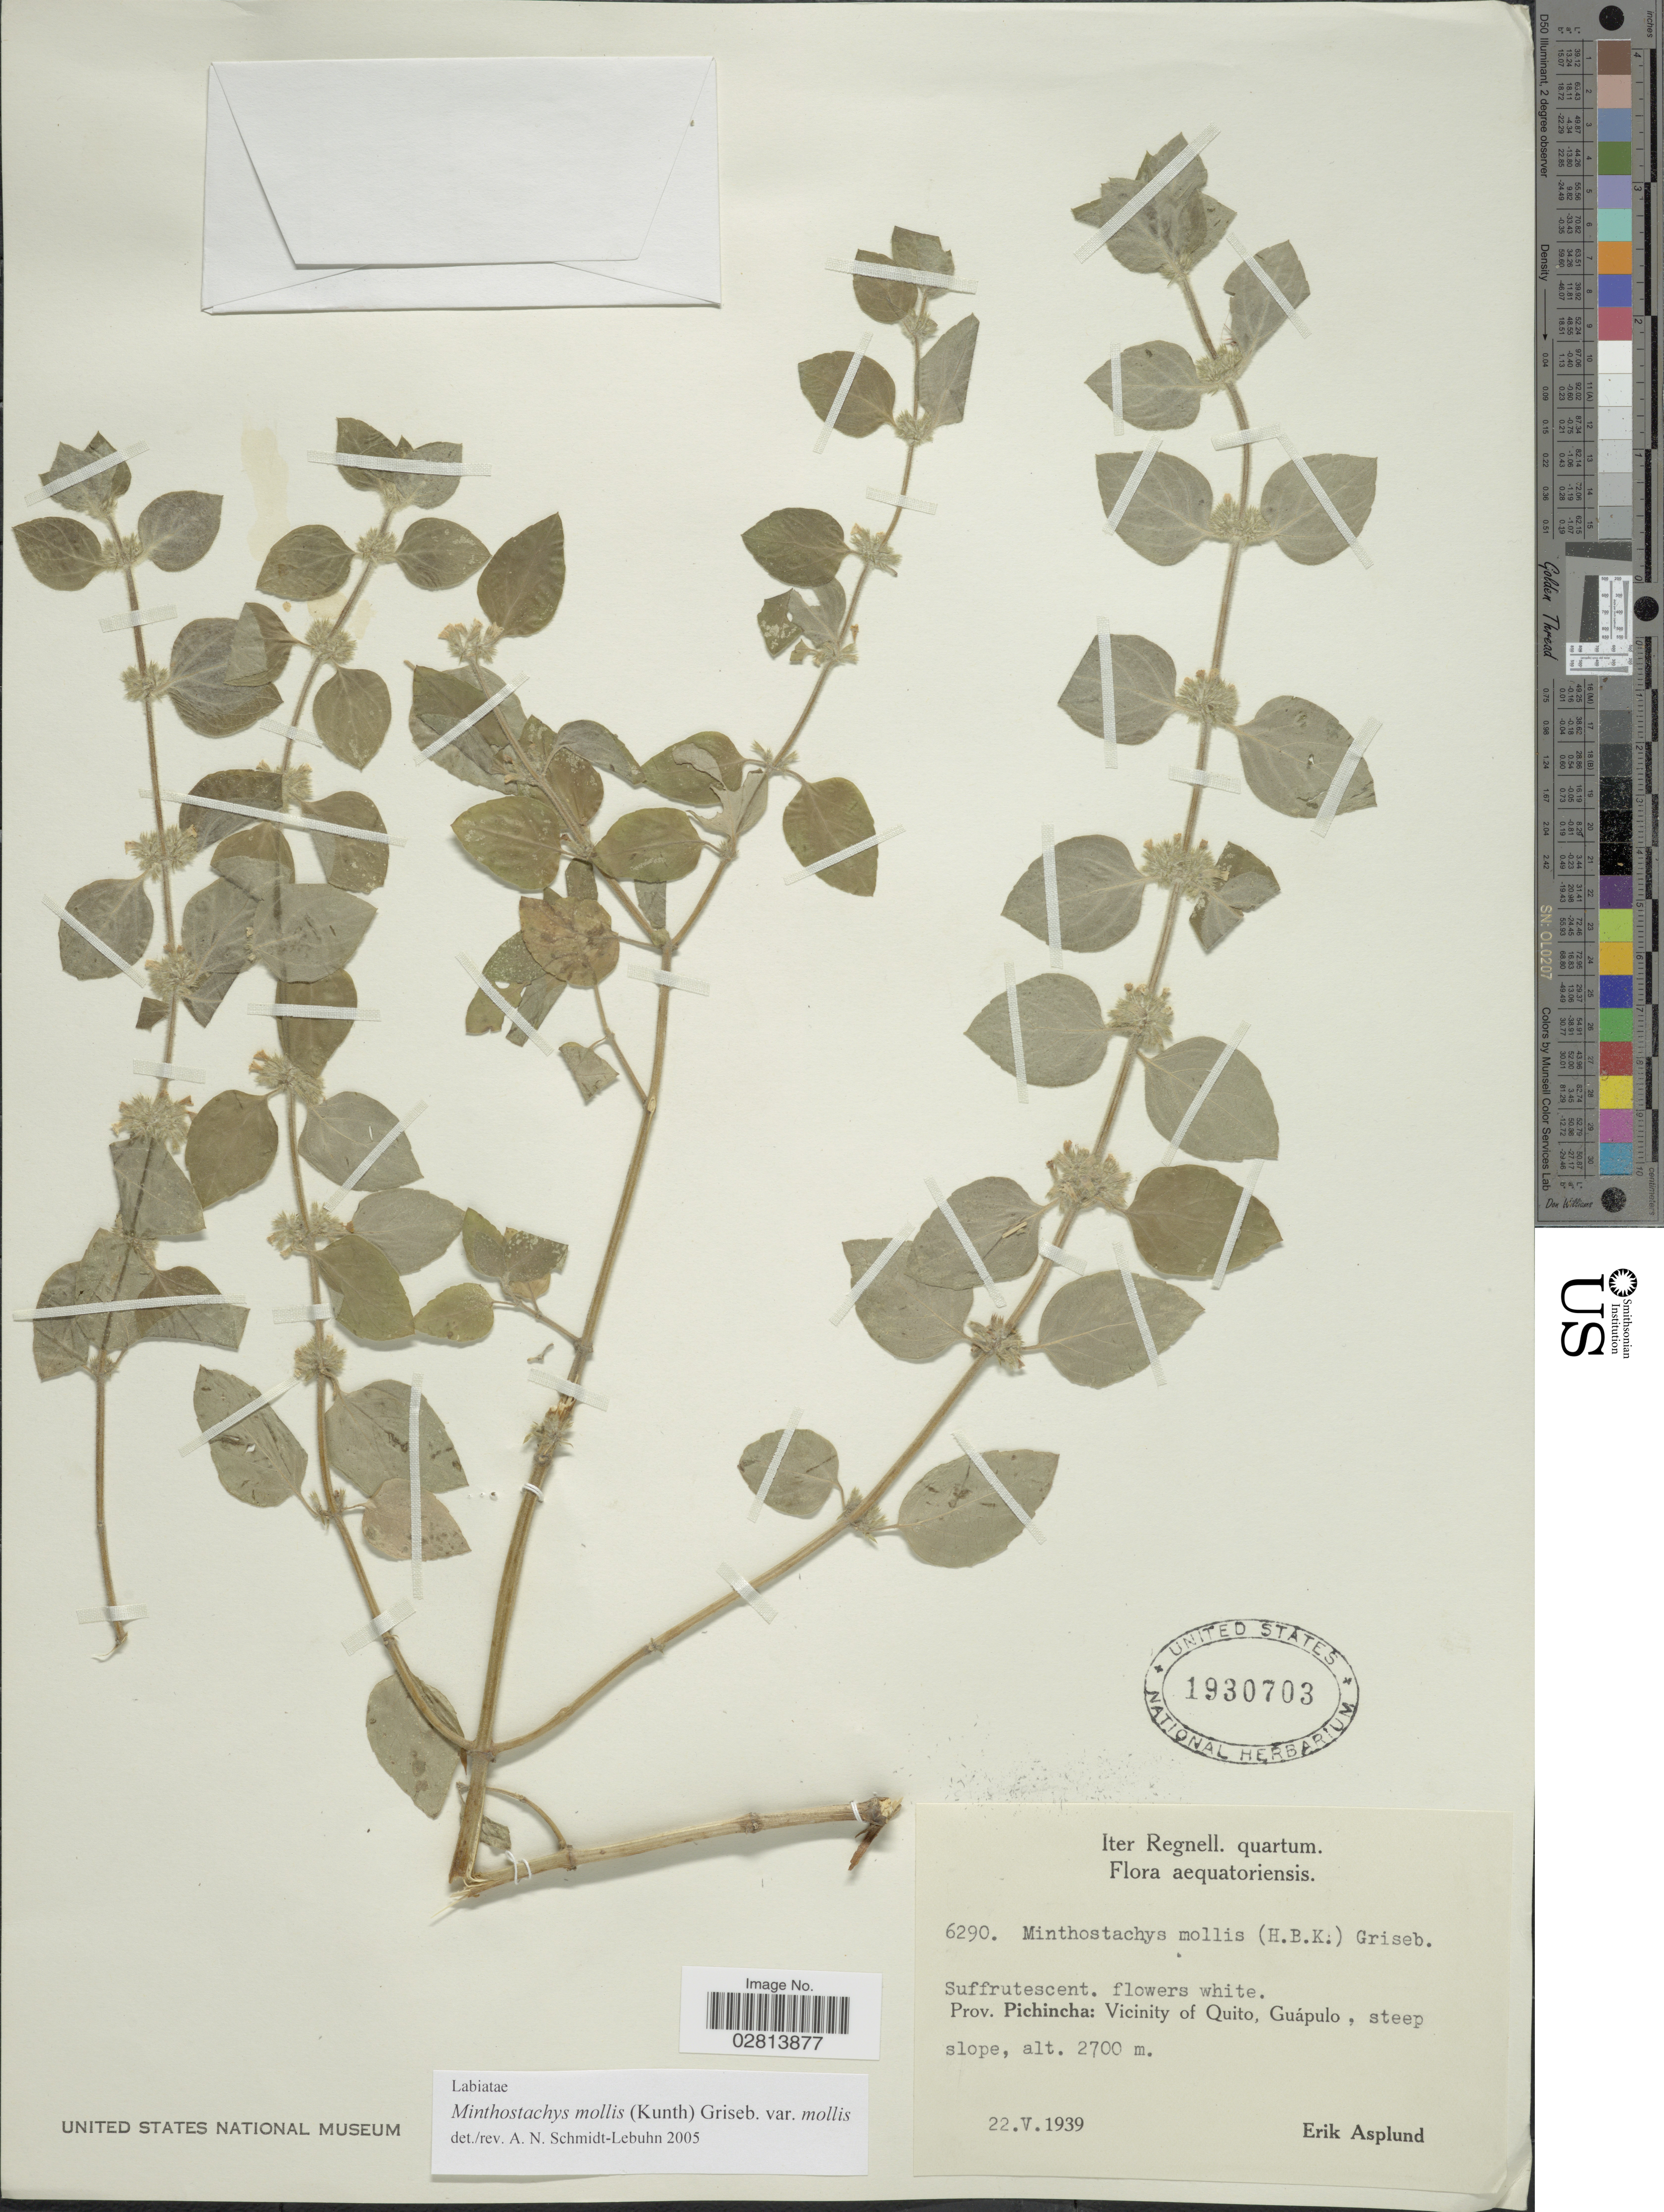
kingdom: Plantae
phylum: Tracheophyta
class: Magnoliopsida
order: Lamiales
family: Lamiaceae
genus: Minthostachys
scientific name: Minthostachys mollis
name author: (Kunth) Griseb.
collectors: E. Asplund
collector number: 6290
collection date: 1939-05-22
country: Ecuador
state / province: Pichincha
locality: Prov. Pichincha: Vicinity of Quito, Guápulo.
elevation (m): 2700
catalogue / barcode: US 1930703